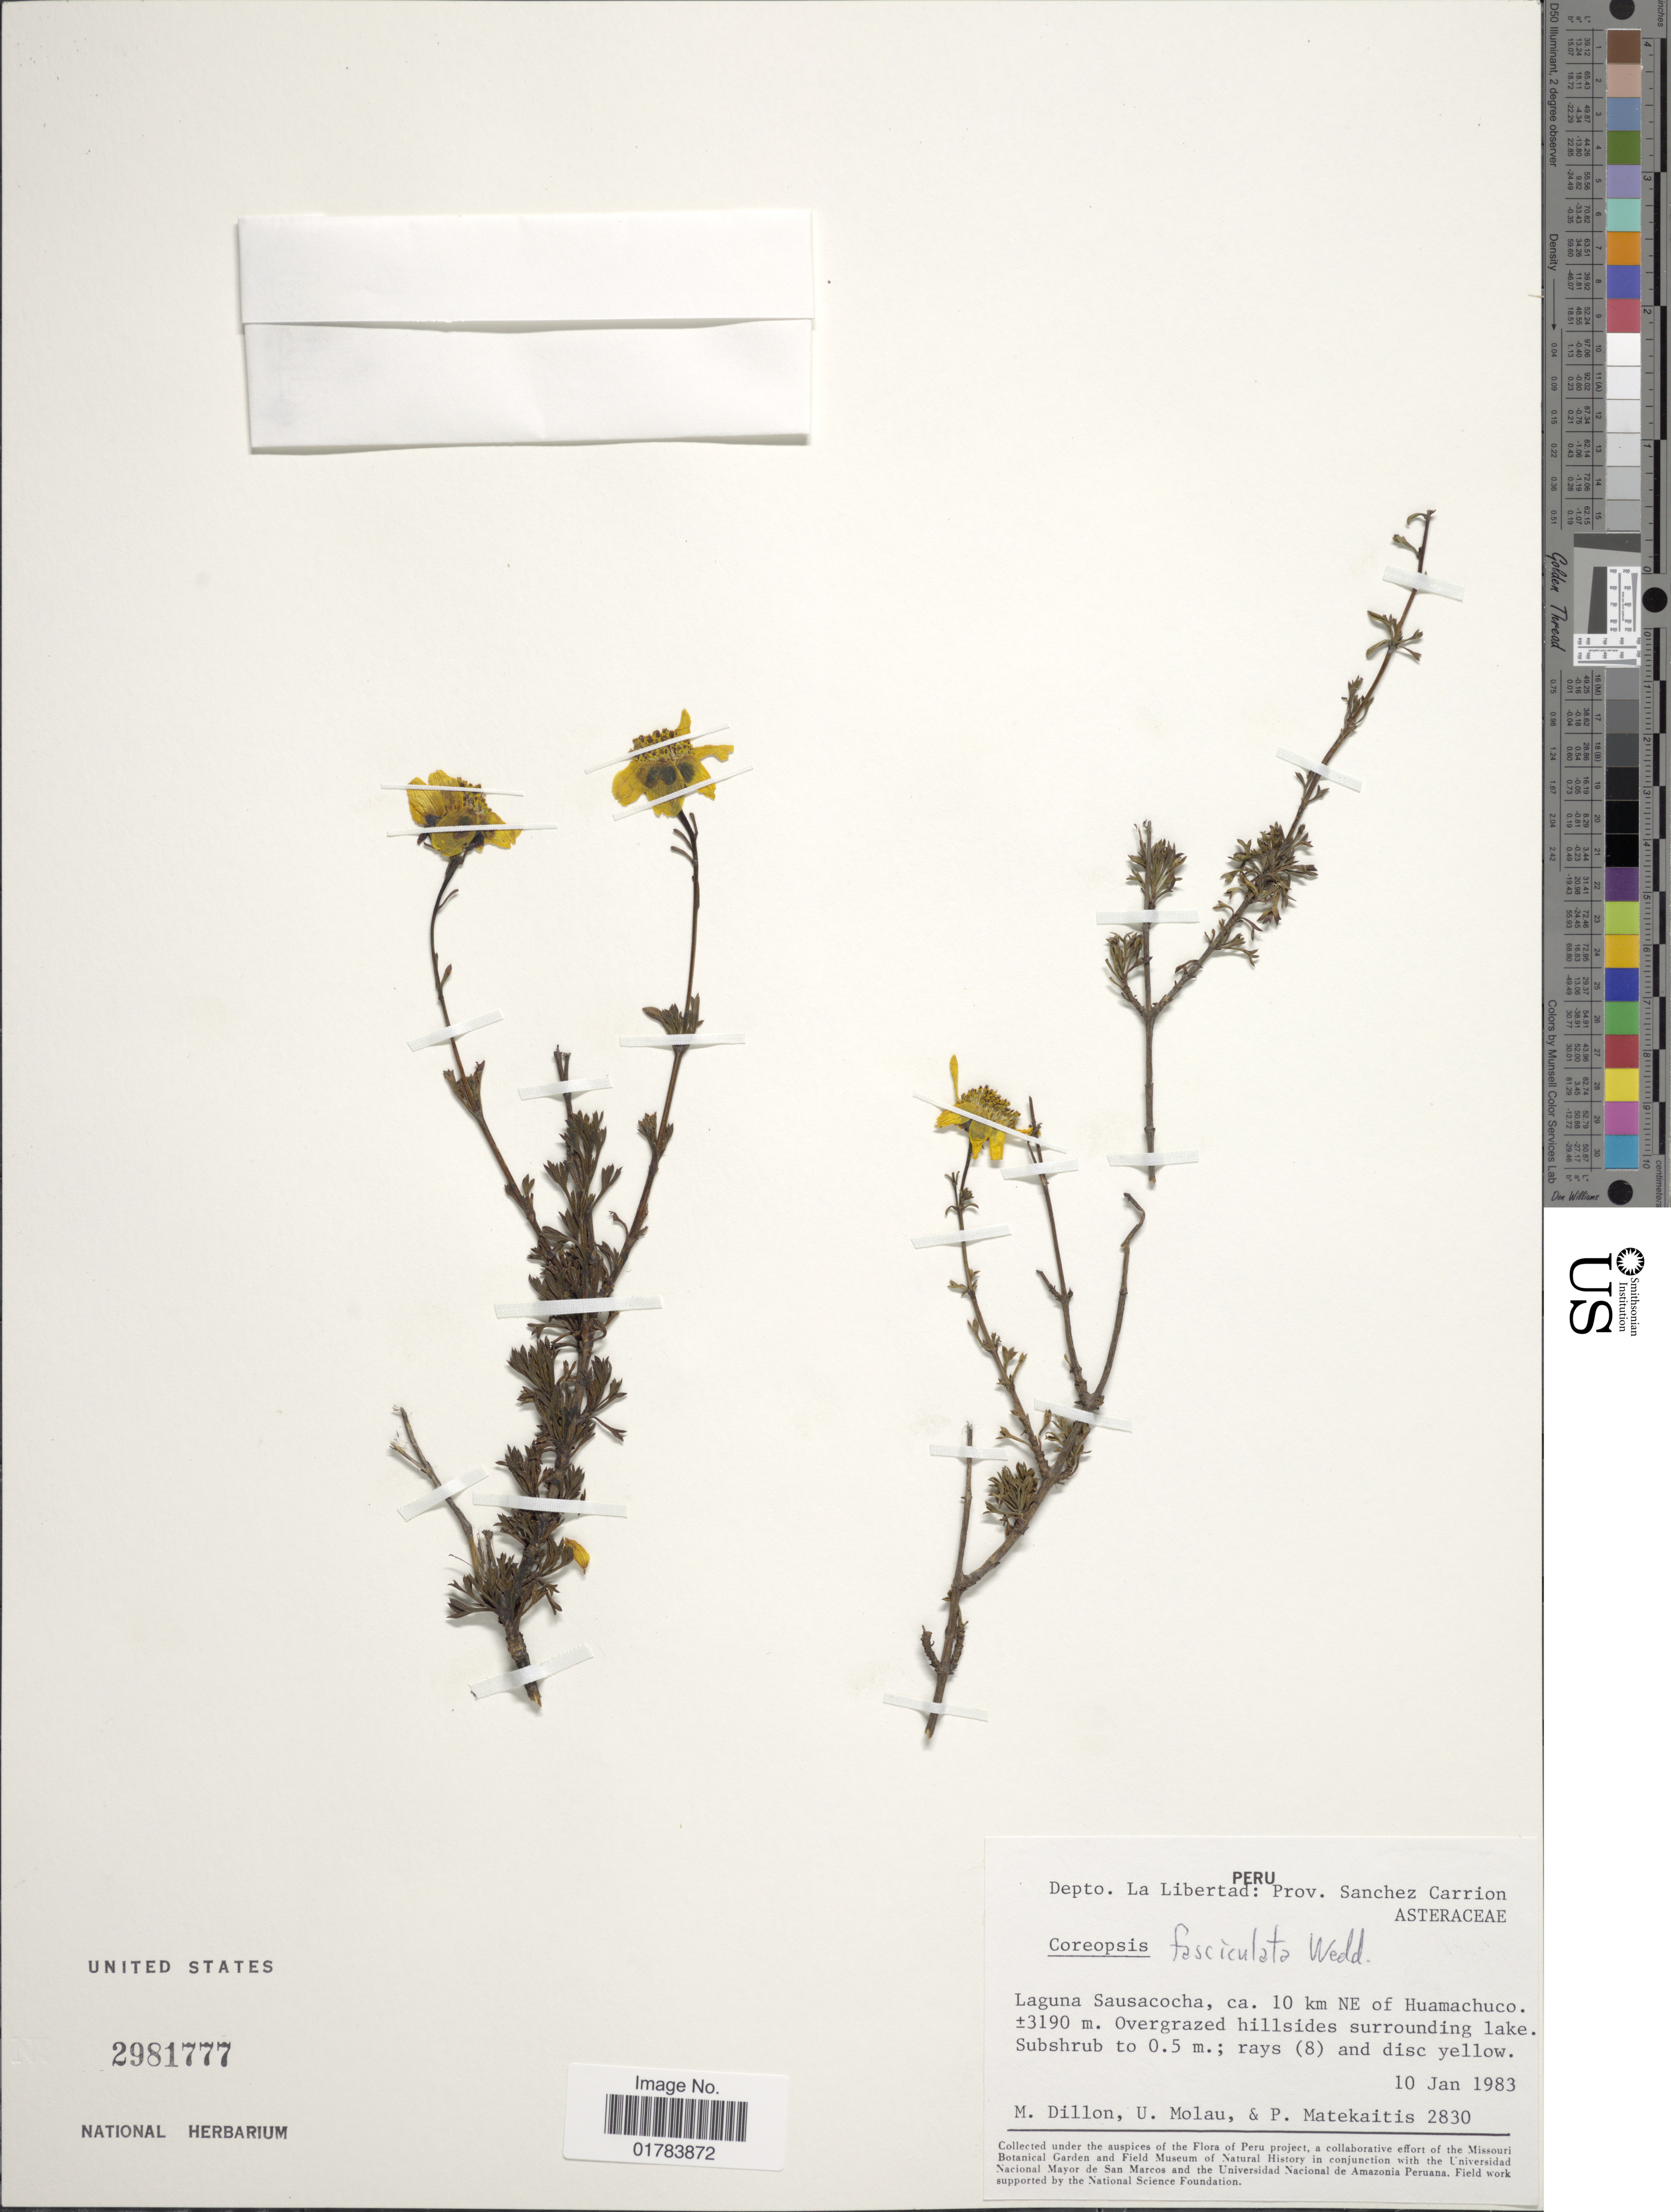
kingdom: Plantae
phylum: Tracheophyta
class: Magnoliopsida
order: Asterales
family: Asteraceae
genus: Coreopsis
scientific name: Coreopsis fasciculata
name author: Wedd.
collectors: M. O. Dillon, U. Molau & P. Matekaitis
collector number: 2830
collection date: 1983-01-10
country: Peru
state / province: La Libertad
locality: Laguna Sausacocha, ca. 10 km NE of Huamachuco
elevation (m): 3190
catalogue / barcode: US 2981777